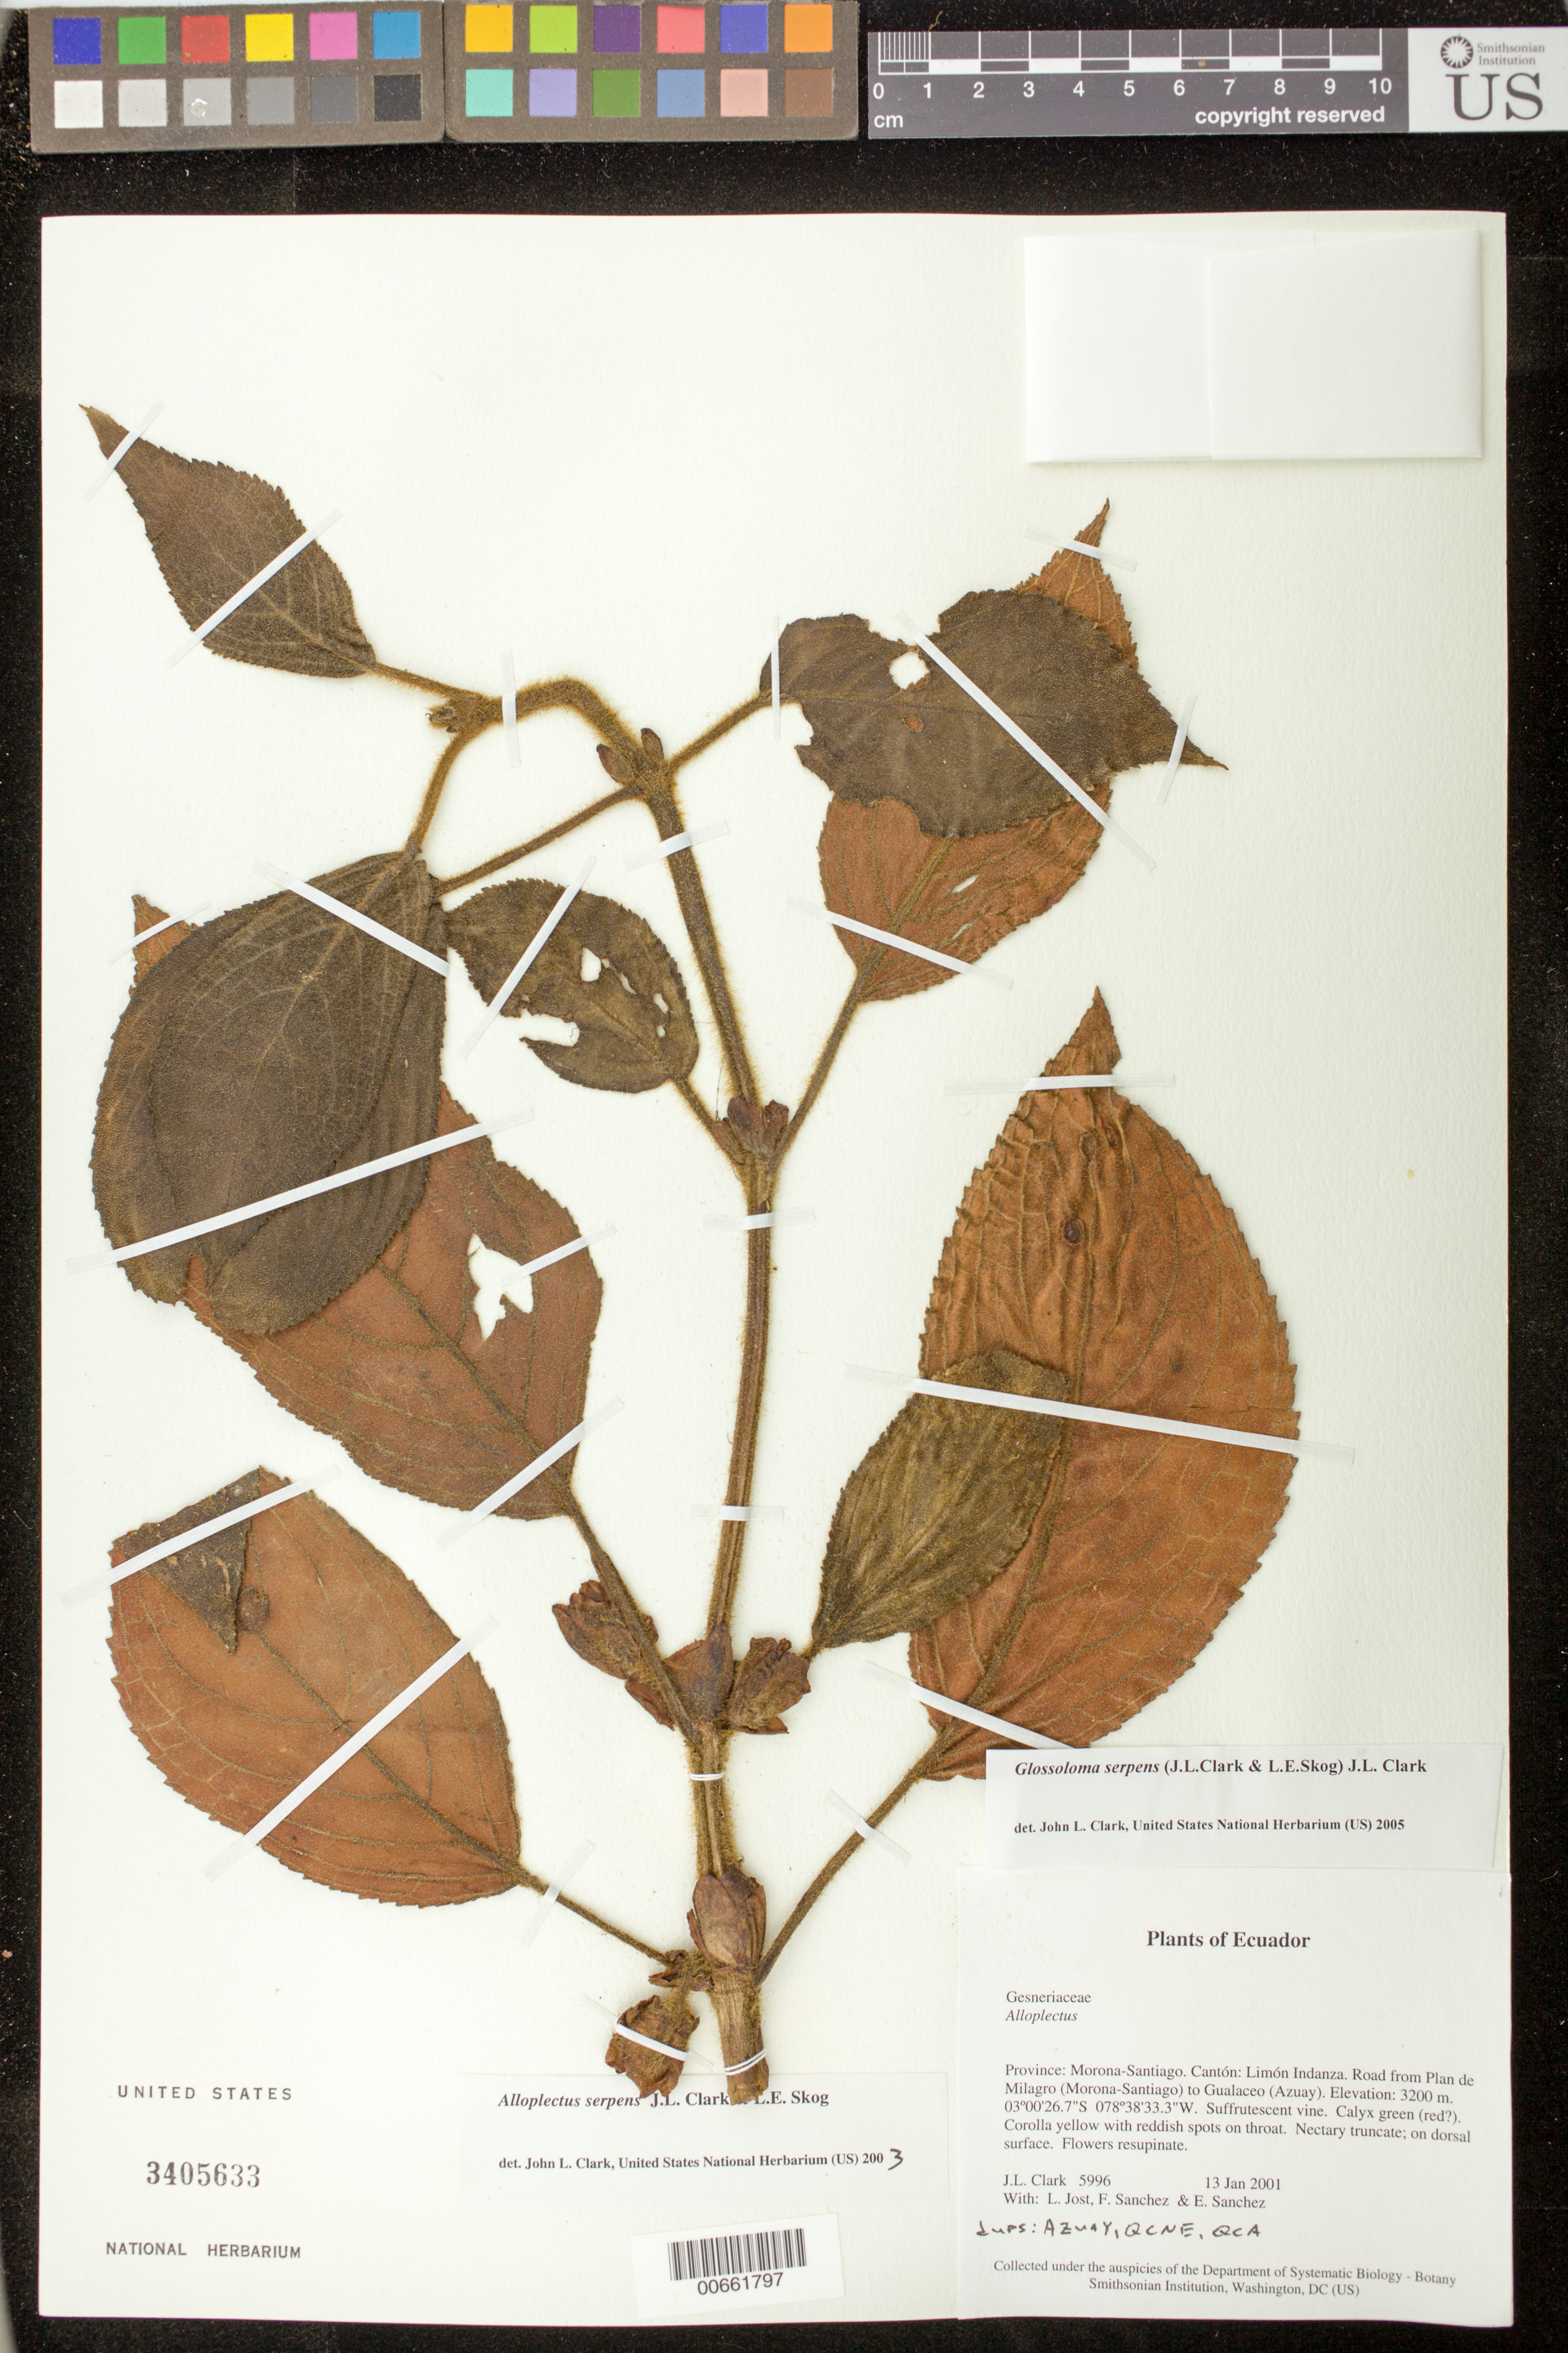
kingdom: Plantae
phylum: Tracheophyta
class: Magnoliopsida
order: Lamiales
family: Gesneriaceae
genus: Glossoloma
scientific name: Glossoloma serpens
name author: (J.L. Clark & L.E. Skog) J.L. Clark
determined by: Clark, J. L., (SEL), The Marie Selby Botanical Garden (UNITED STATES)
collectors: J. L. Clark, L. Jost, F. Sanchez & E. Sanchez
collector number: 5996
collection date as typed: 13 Jan 2001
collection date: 2001-01-13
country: Ecuador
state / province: Morona-Santiago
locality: Cantón: Limón Indanza. Road from Plan de Milagro (Morona-Santiago) to Gualaceo (Azuay)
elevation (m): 3200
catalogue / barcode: US 3405633